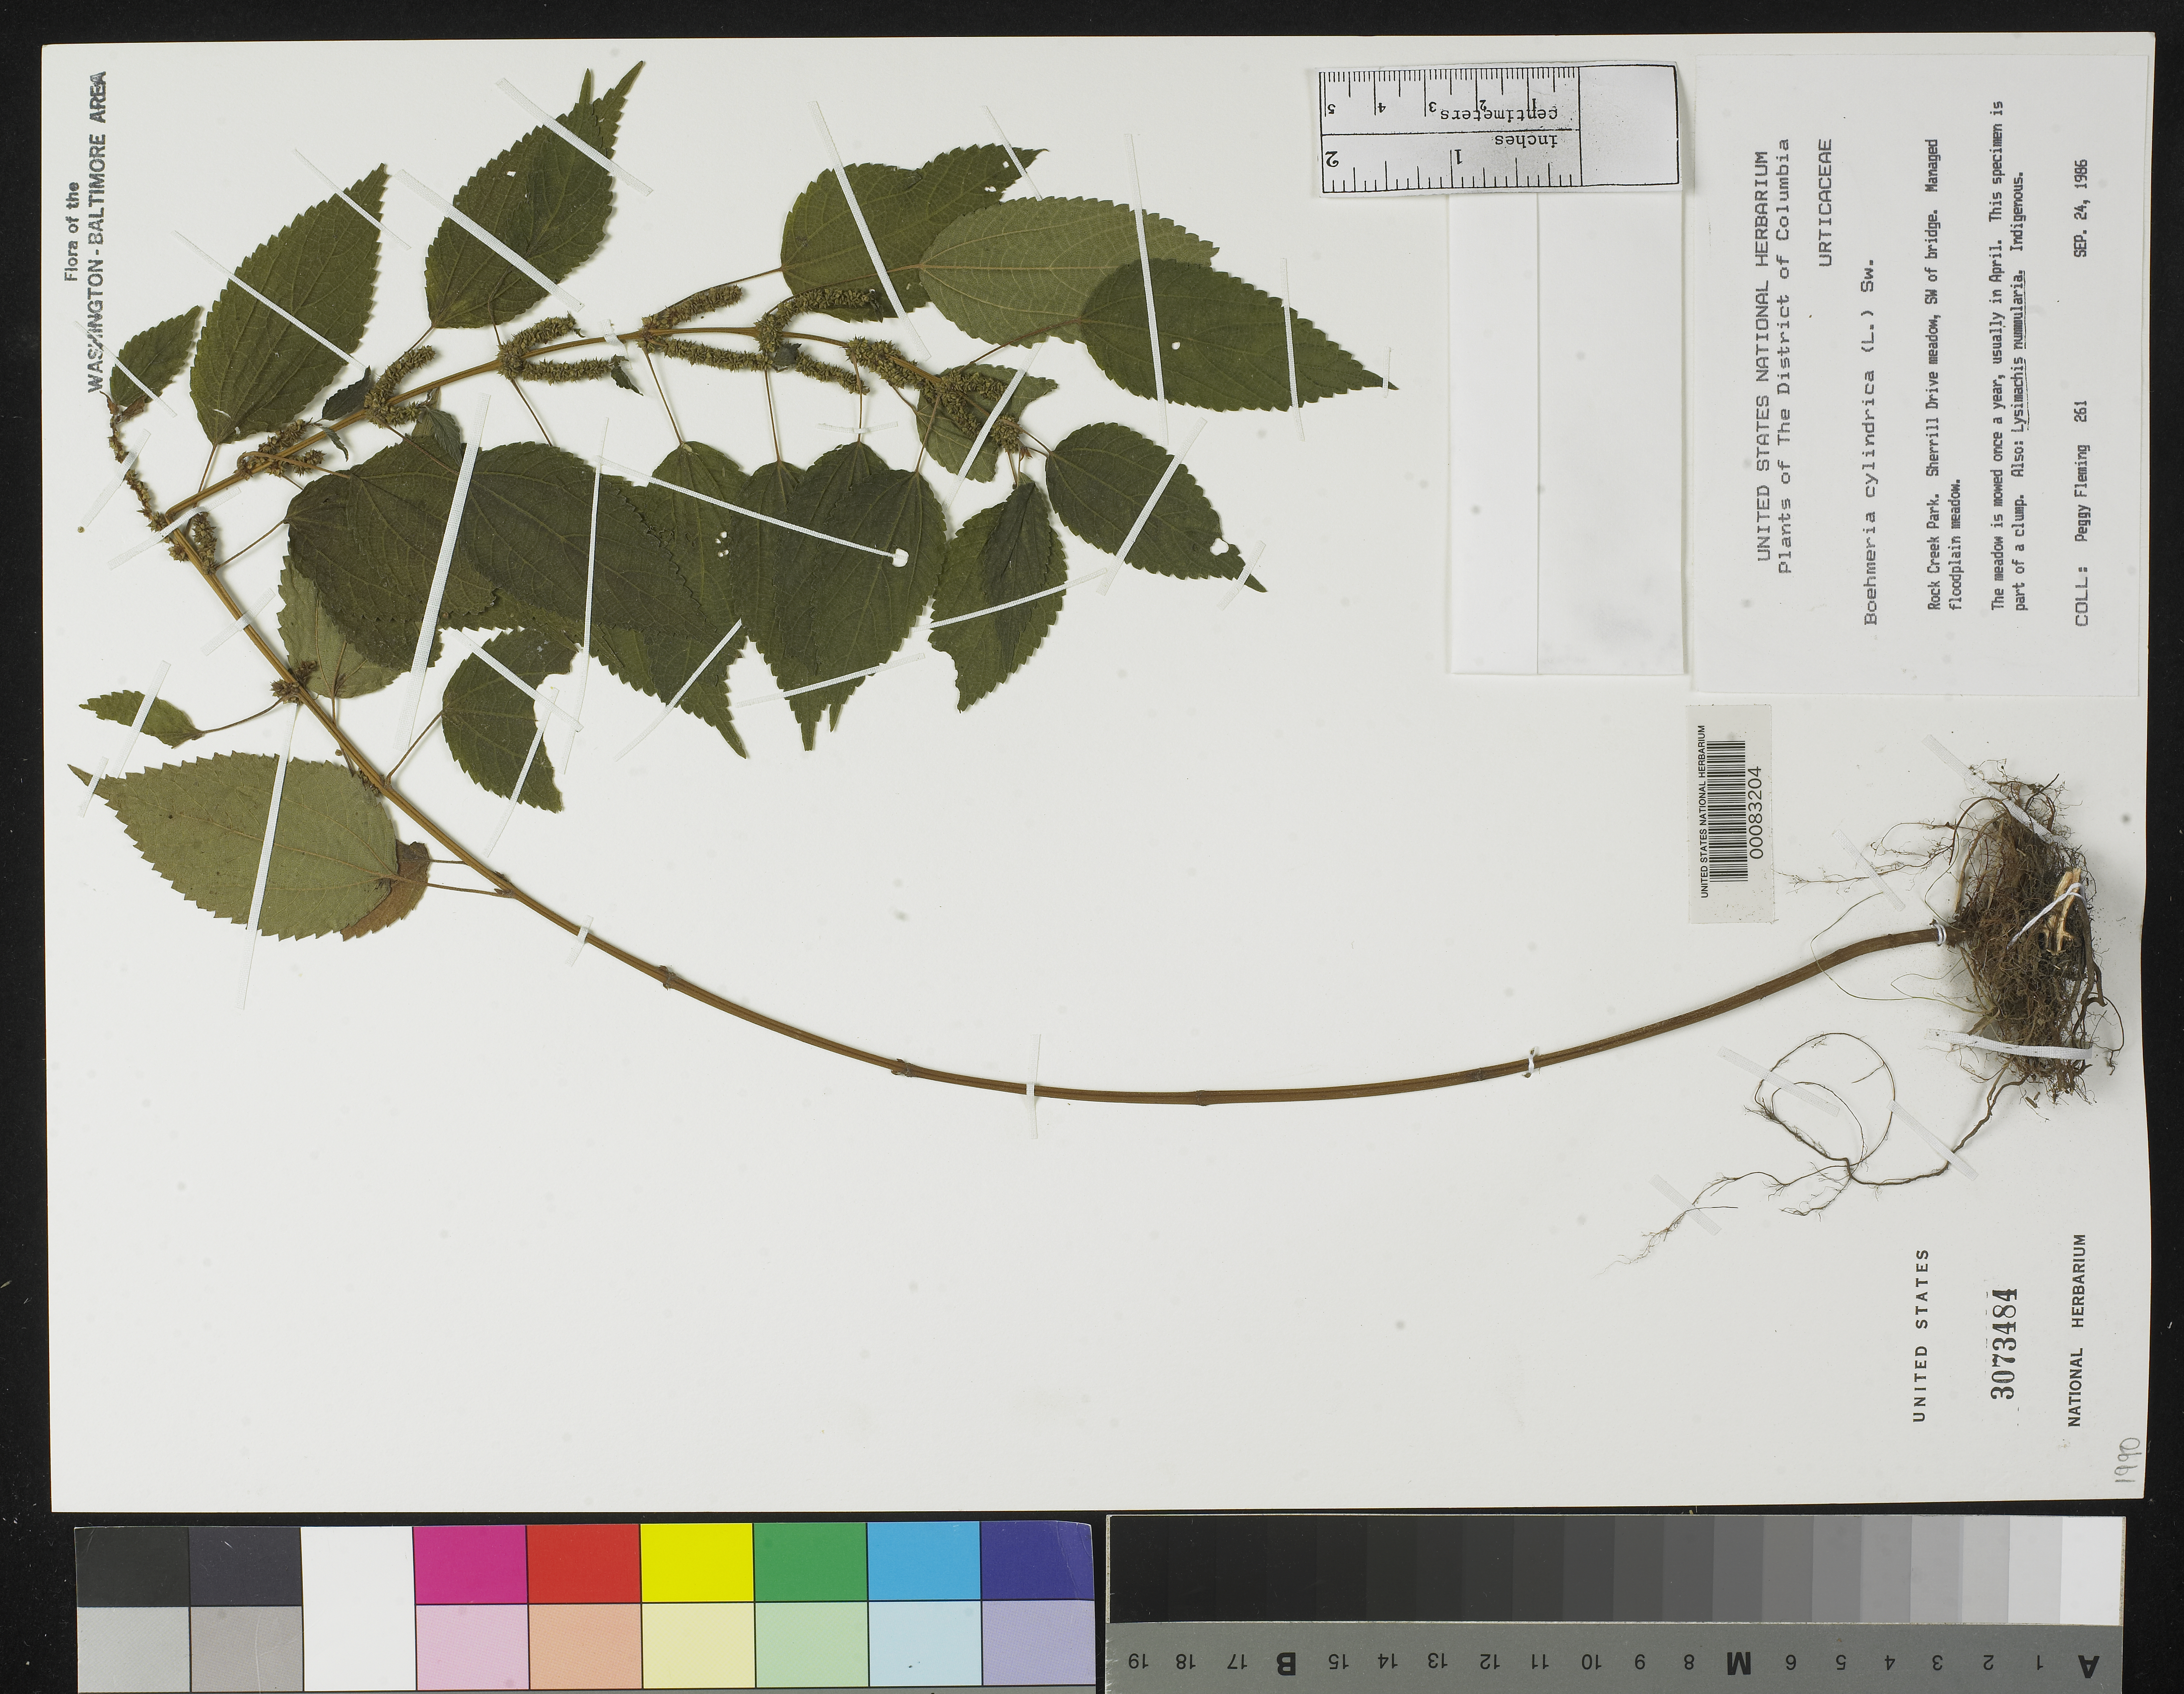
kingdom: Plantae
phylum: Tracheophyta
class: Magnoliopsida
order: Rosales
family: Urticaceae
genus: Boehmeria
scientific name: Boehmeria cylindrica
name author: (L.) Sw.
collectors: P. Fleming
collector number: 261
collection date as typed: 24 Sep 1986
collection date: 1986-09-24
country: United States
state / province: District of Columbia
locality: Rock Creek Park. Sherrill Drive Meadow, SW of Bridge.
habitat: Managed floodplain meadow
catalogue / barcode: US 3073484